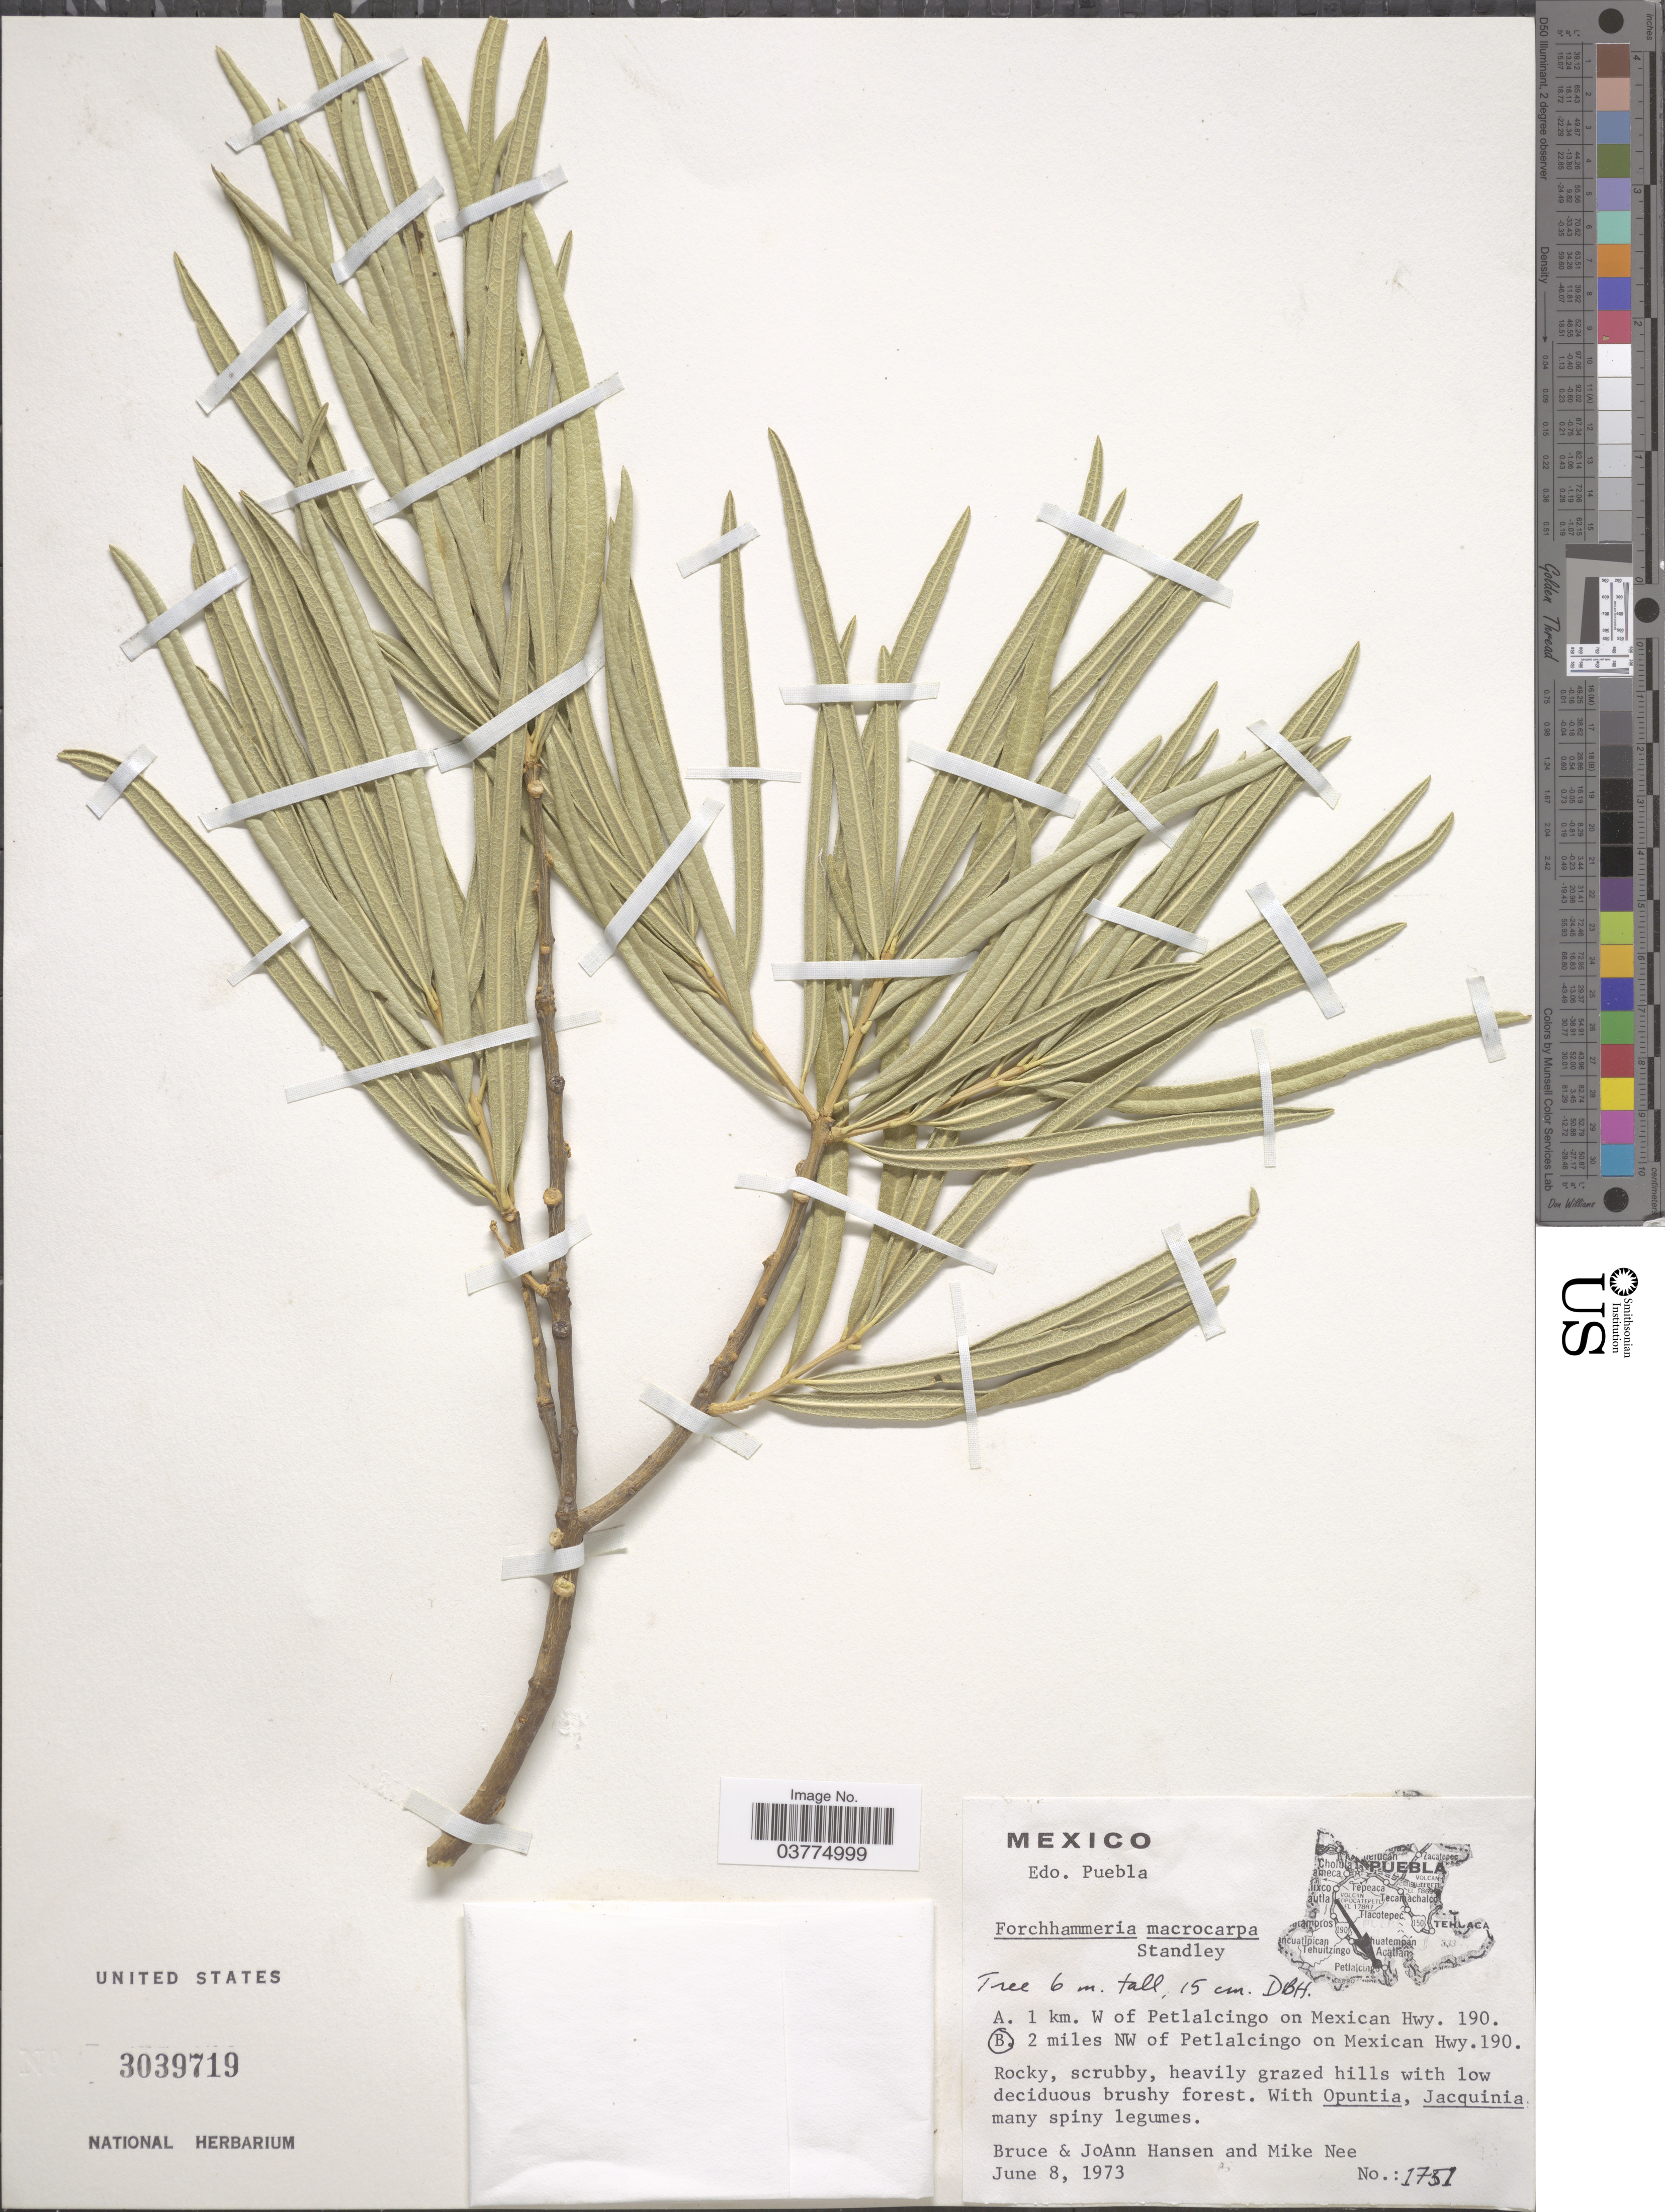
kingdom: Plantae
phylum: Tracheophyta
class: Magnoliopsida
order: Brassicales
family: Stixaceae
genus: Forchhammeria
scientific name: Forchhammeria macrocarpa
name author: Standl.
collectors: B. Hansen, J. Hansen & M. Nee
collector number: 1751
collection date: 1973-06-08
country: Mexico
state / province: Puebla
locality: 2 miles NW of Petlalcingo on Mexican Hwy. 190.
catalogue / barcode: US 3039719